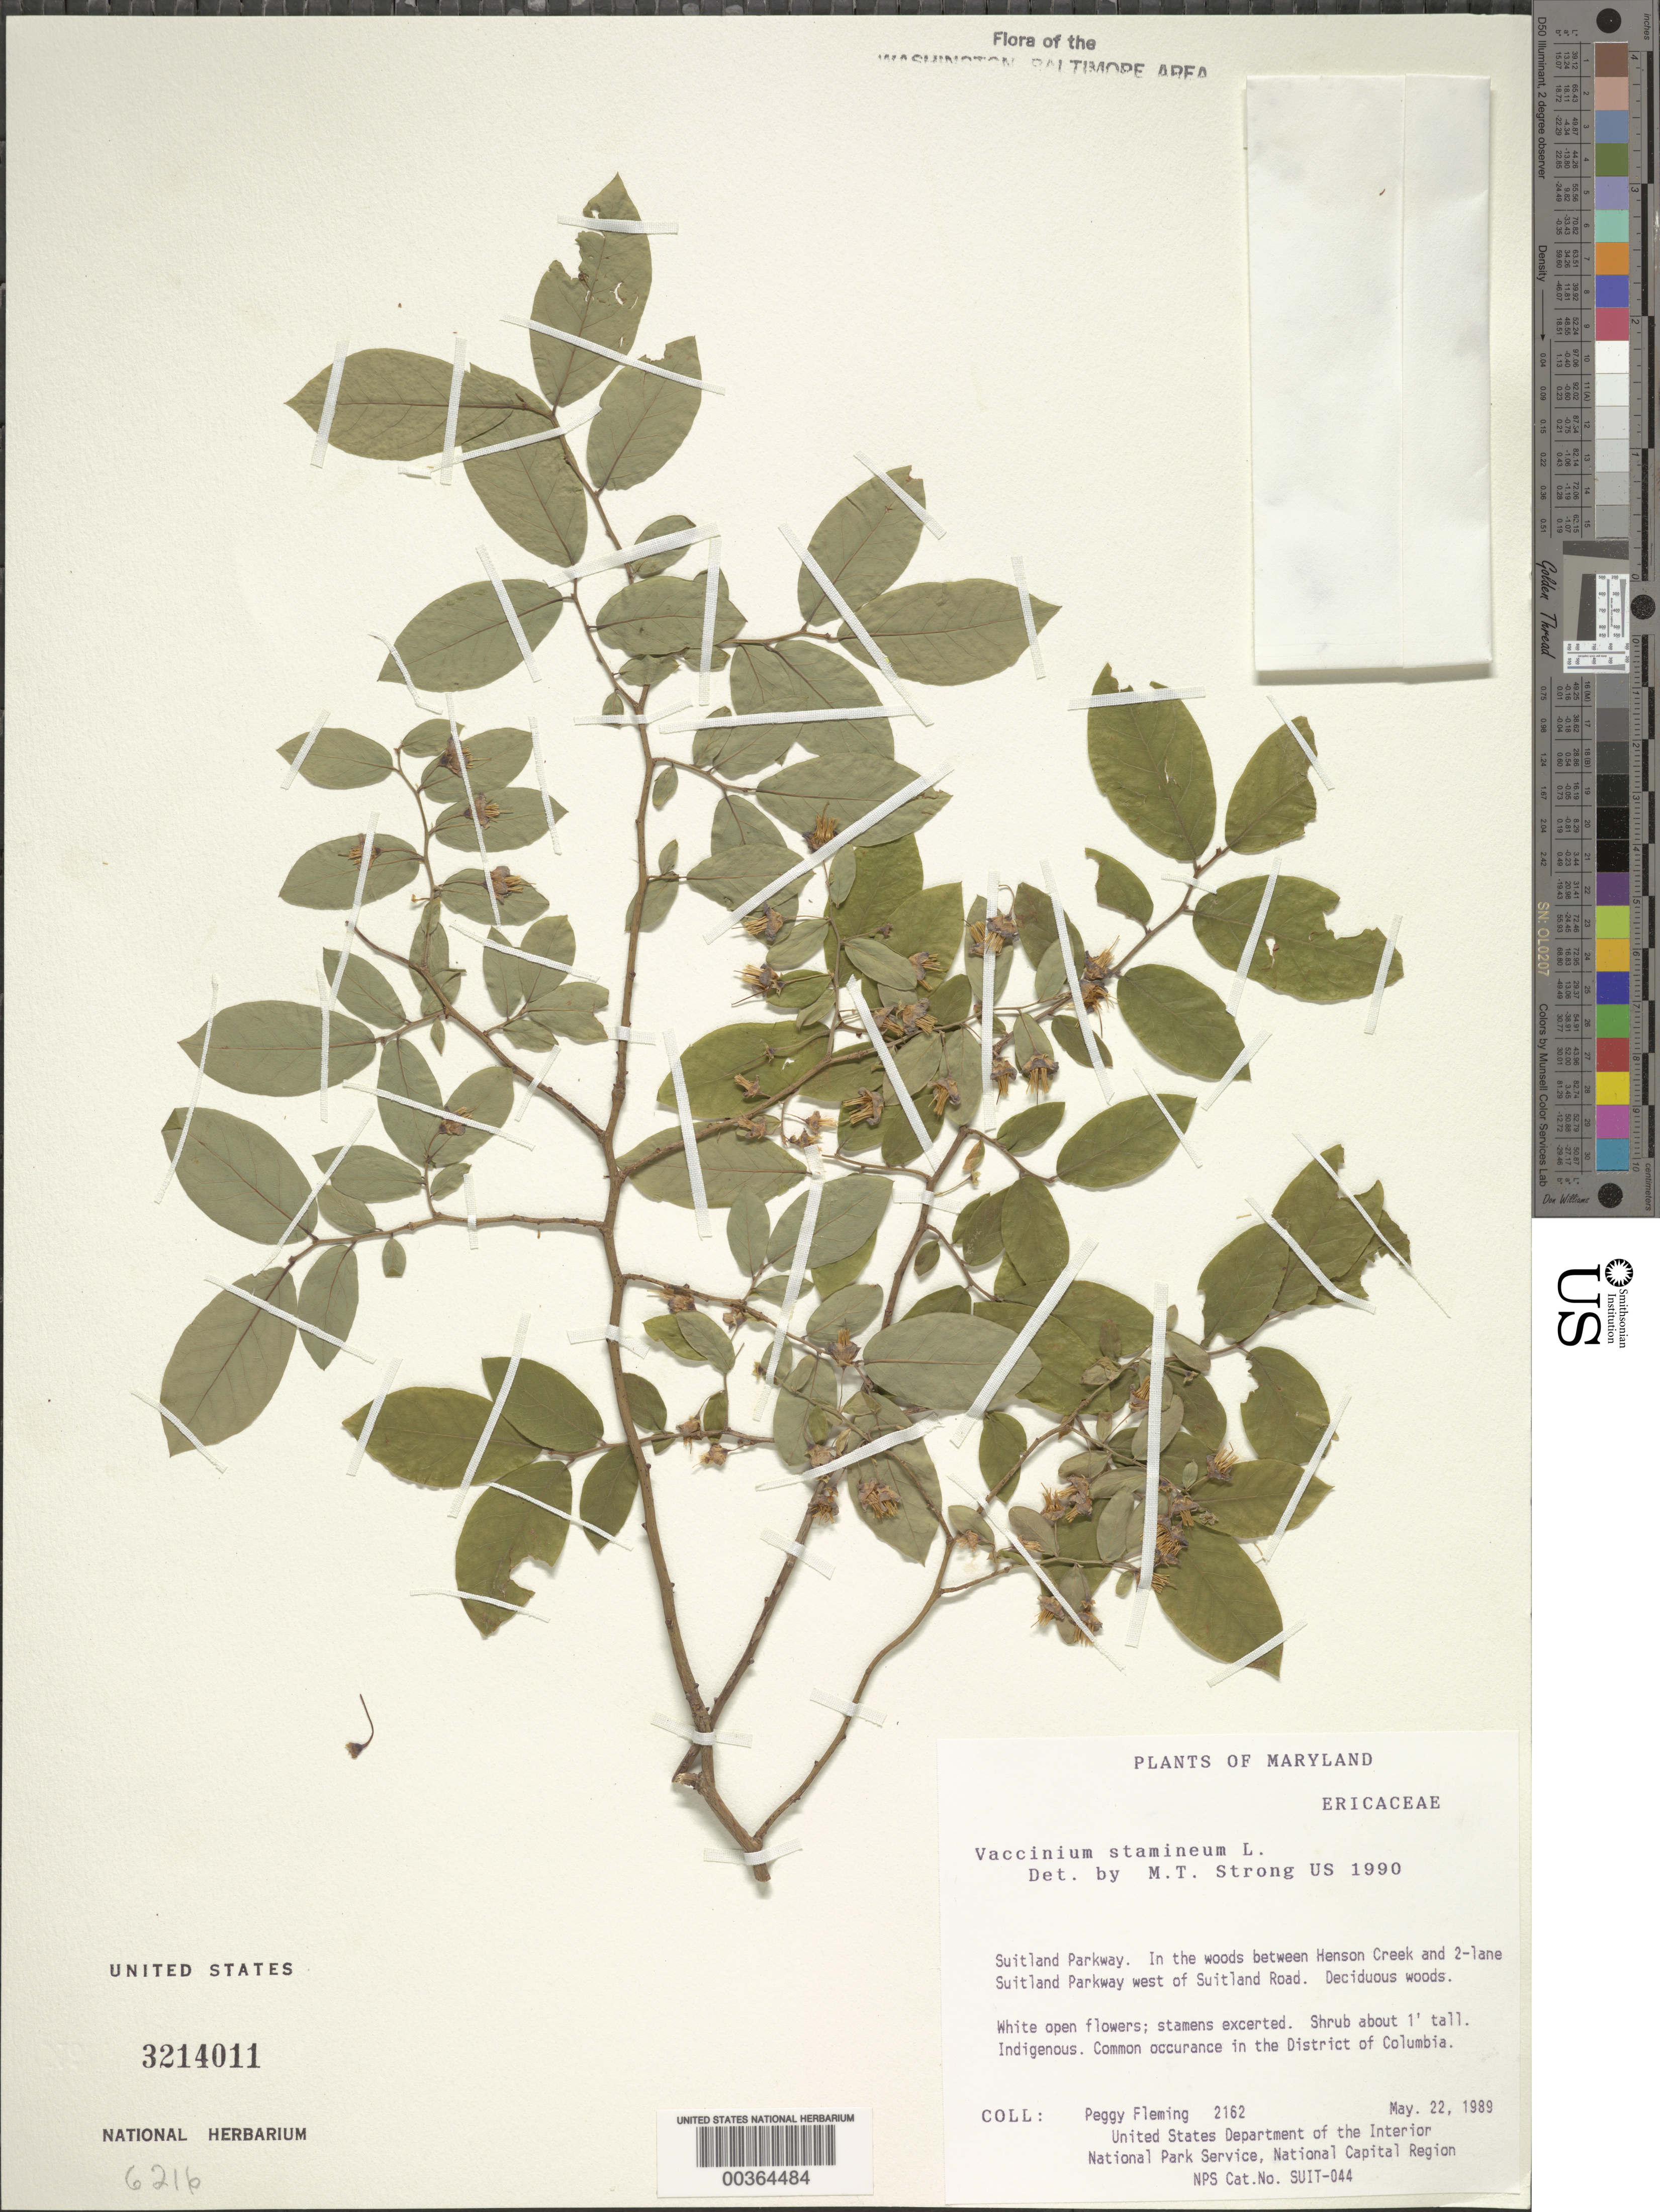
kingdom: Plantae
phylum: Tracheophyta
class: Magnoliopsida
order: Ericales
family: Ericaceae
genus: Vaccinium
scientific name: Vaccinium stamineum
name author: L.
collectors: P. Fleming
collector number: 2162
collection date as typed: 22 May 1989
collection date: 1989-05-22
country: United States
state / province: Maryland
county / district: Prince George's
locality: Suitland Parkway, between Henson Creek and 2 lane Suitland Parkway W of Suitland Road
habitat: Deciduous woods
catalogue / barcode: US 3214011